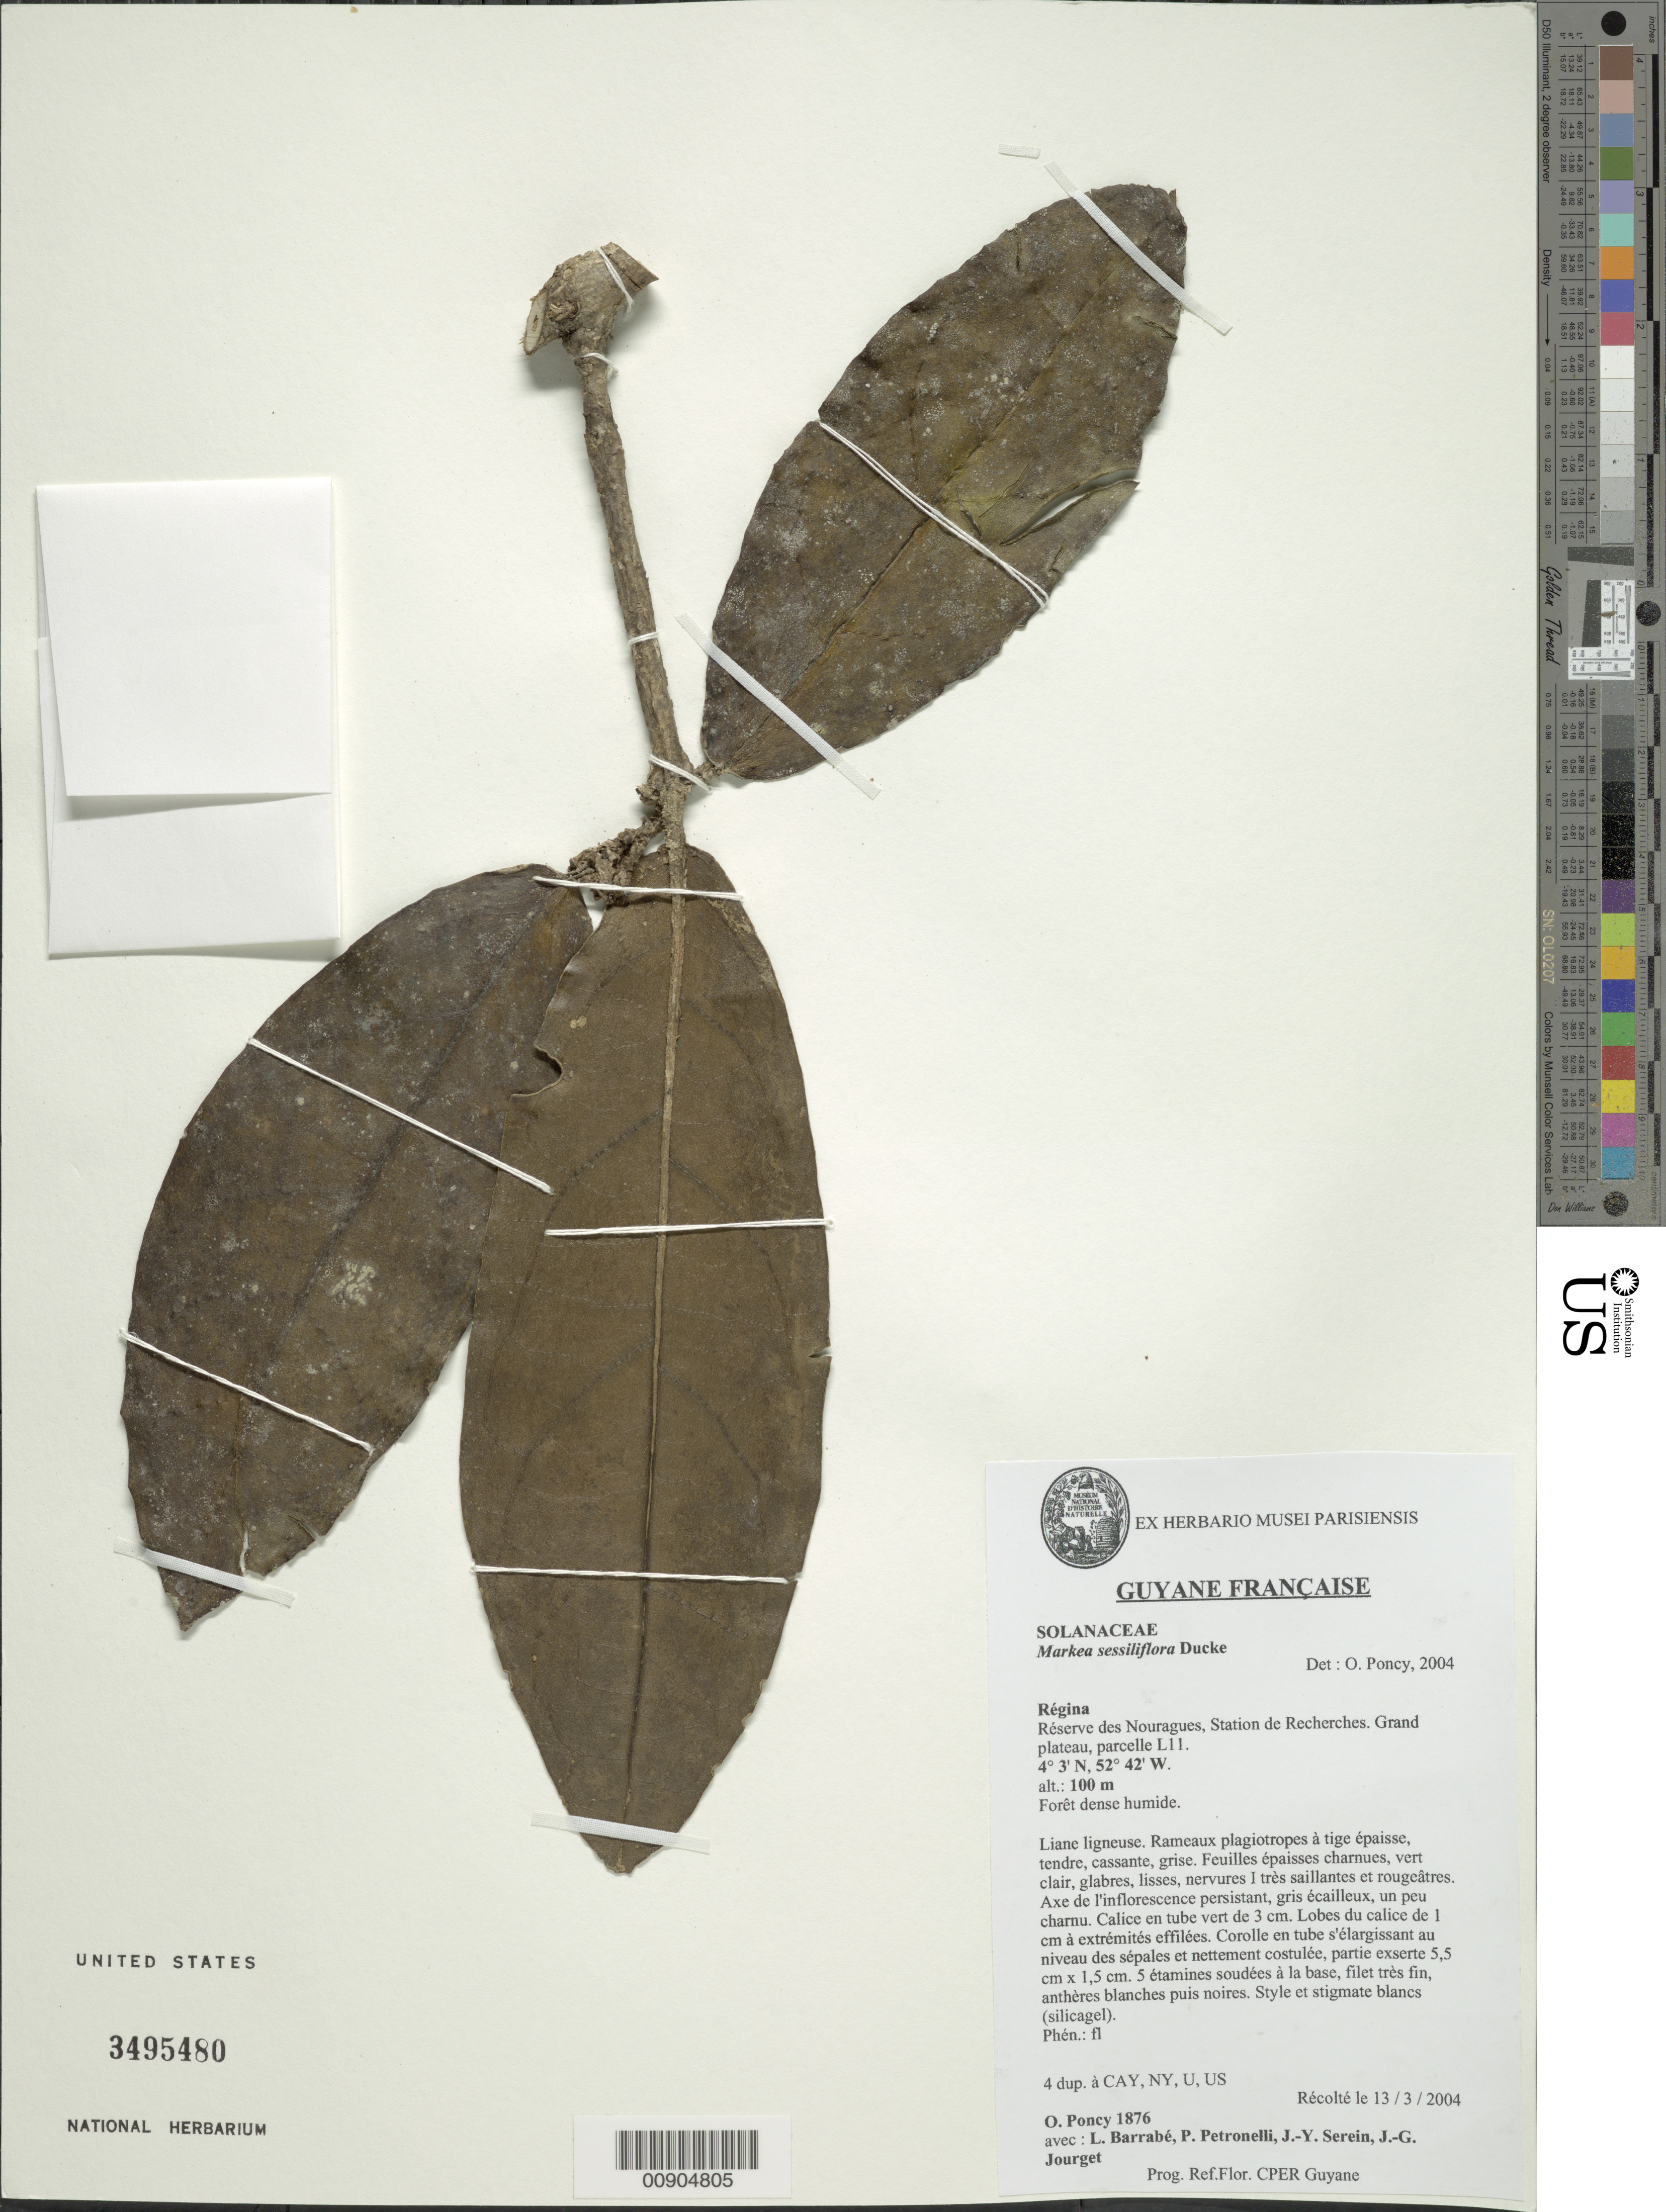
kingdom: Plantae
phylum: Tracheophyta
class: Magnoliopsida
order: Solanales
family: Solanaceae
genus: Markea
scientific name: Markea sessiliflora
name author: Ducke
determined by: Poncy, O.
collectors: O. Poncy, L. Barrabé, P. Petronelli, J. Serein & J. Jourget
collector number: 1876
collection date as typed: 13-Mar-04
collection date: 2004-03-13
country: French Guiana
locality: Régina, Réserve des Nouragues, Station de Recherches. Grande plateau, parcelle L11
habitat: Forêt dense humide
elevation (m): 100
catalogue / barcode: US 3495480